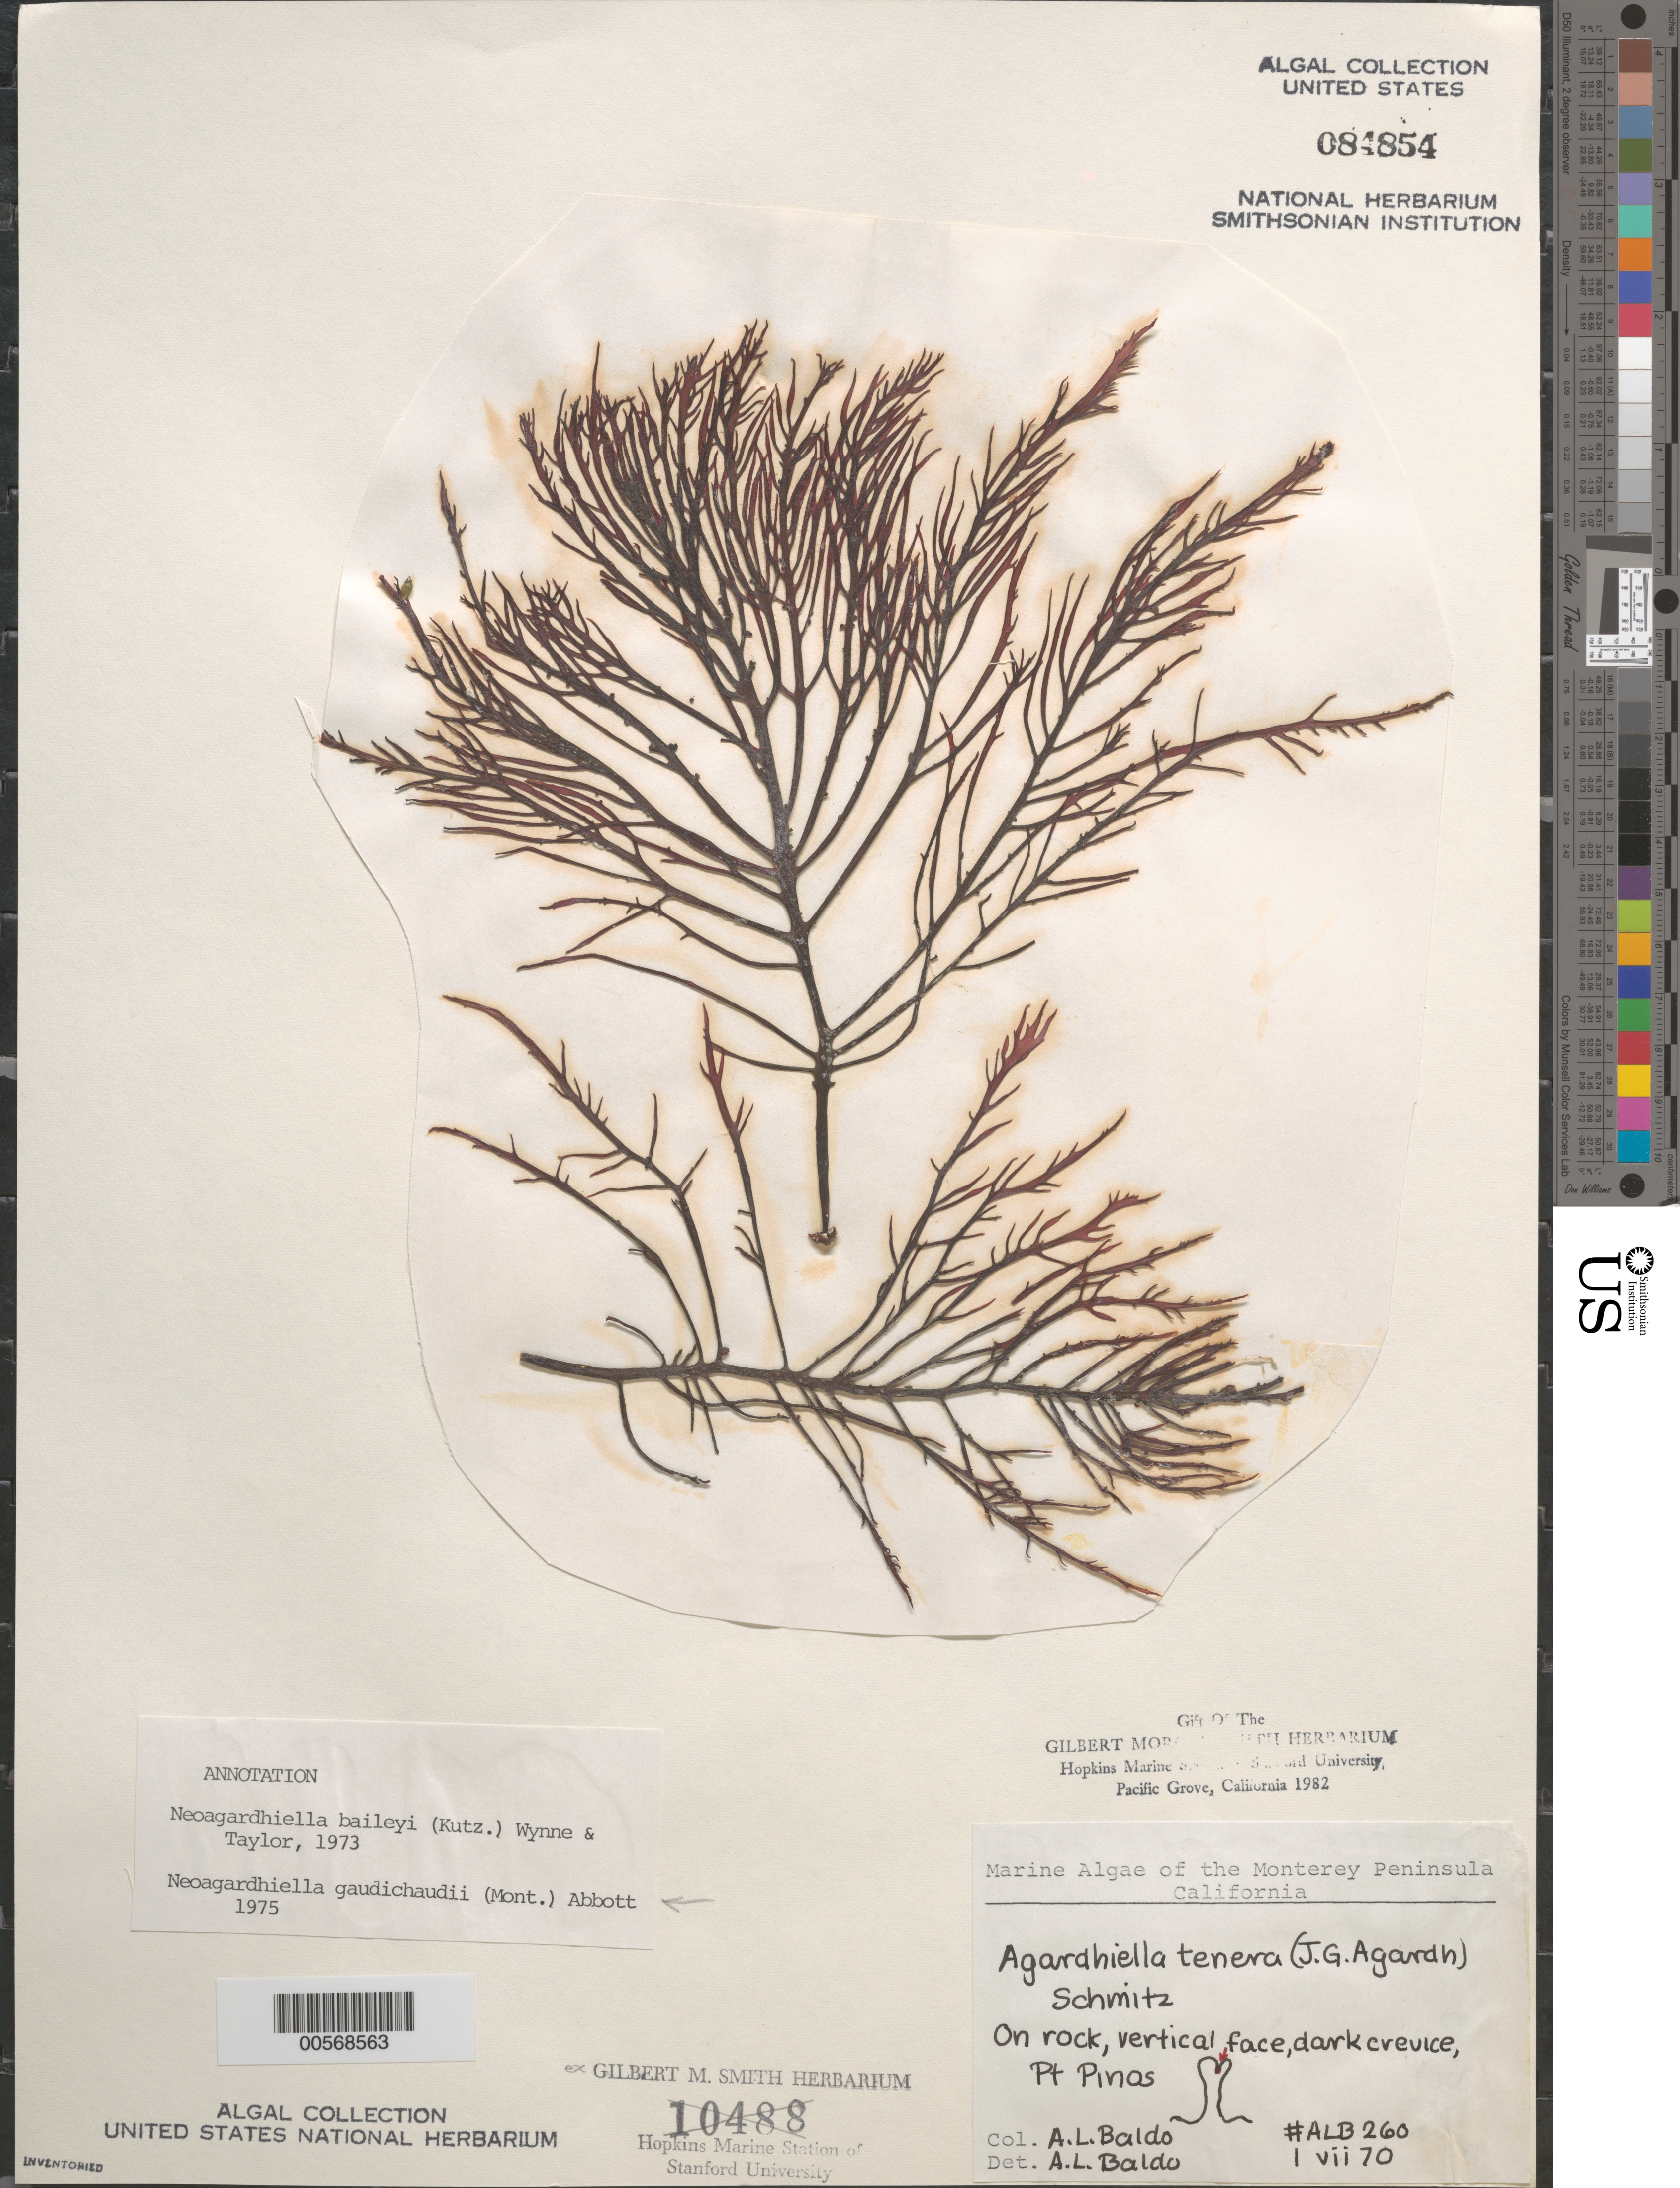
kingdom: Plantae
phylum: Rhodophyta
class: Florideophyceae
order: Gigartinales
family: Solieriaceae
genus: Sarcodiotheca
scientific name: Sarcodiotheca gaudichaudii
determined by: Algae name updating Project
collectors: A. Baldo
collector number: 260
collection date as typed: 01 Jul 1970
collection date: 1970-07-01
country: United States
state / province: California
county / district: Monterey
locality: Point Pinos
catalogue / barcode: US 84854